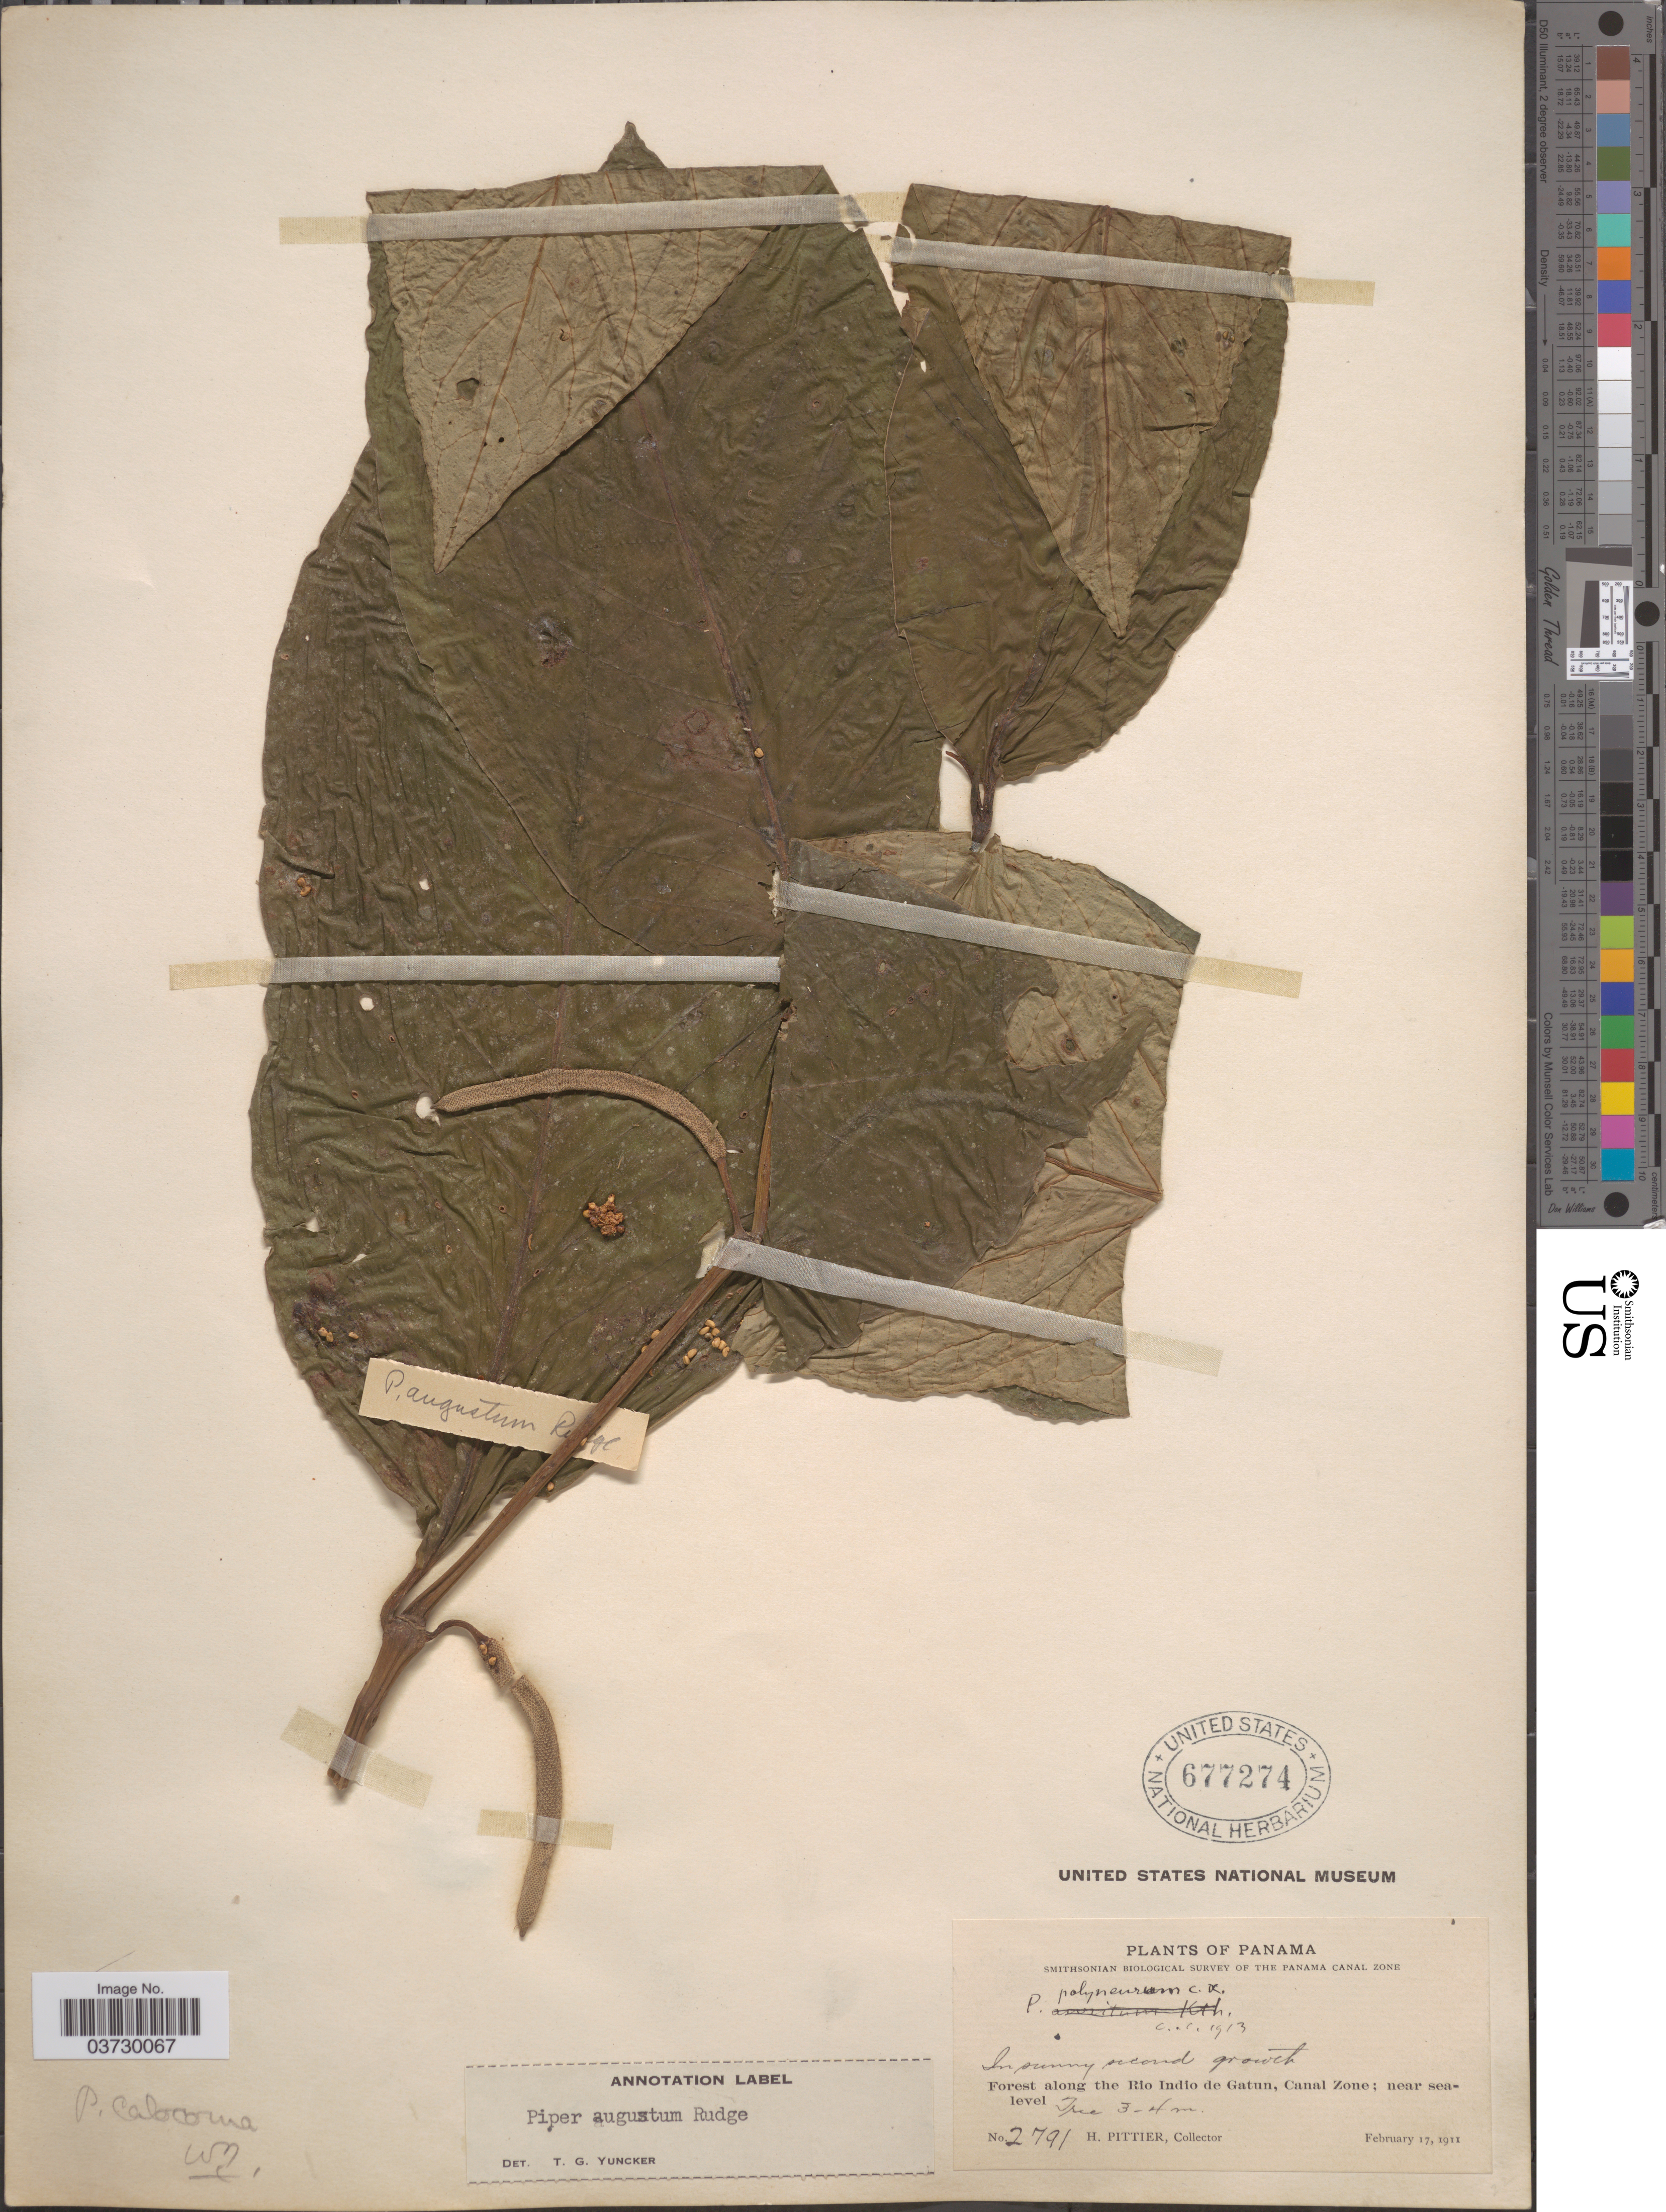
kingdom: Plantae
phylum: Tracheophyta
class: Magnoliopsida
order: Piperales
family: Piperaceae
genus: Piper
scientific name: Piper augustum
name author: Rudge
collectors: H. F. Pittier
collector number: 2791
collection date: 1911-02-17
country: Panama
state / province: Colón / Panamá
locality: In sunny second growth. Forest along the Rio Indio de Gatun, Canal Zone.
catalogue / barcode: US 677274